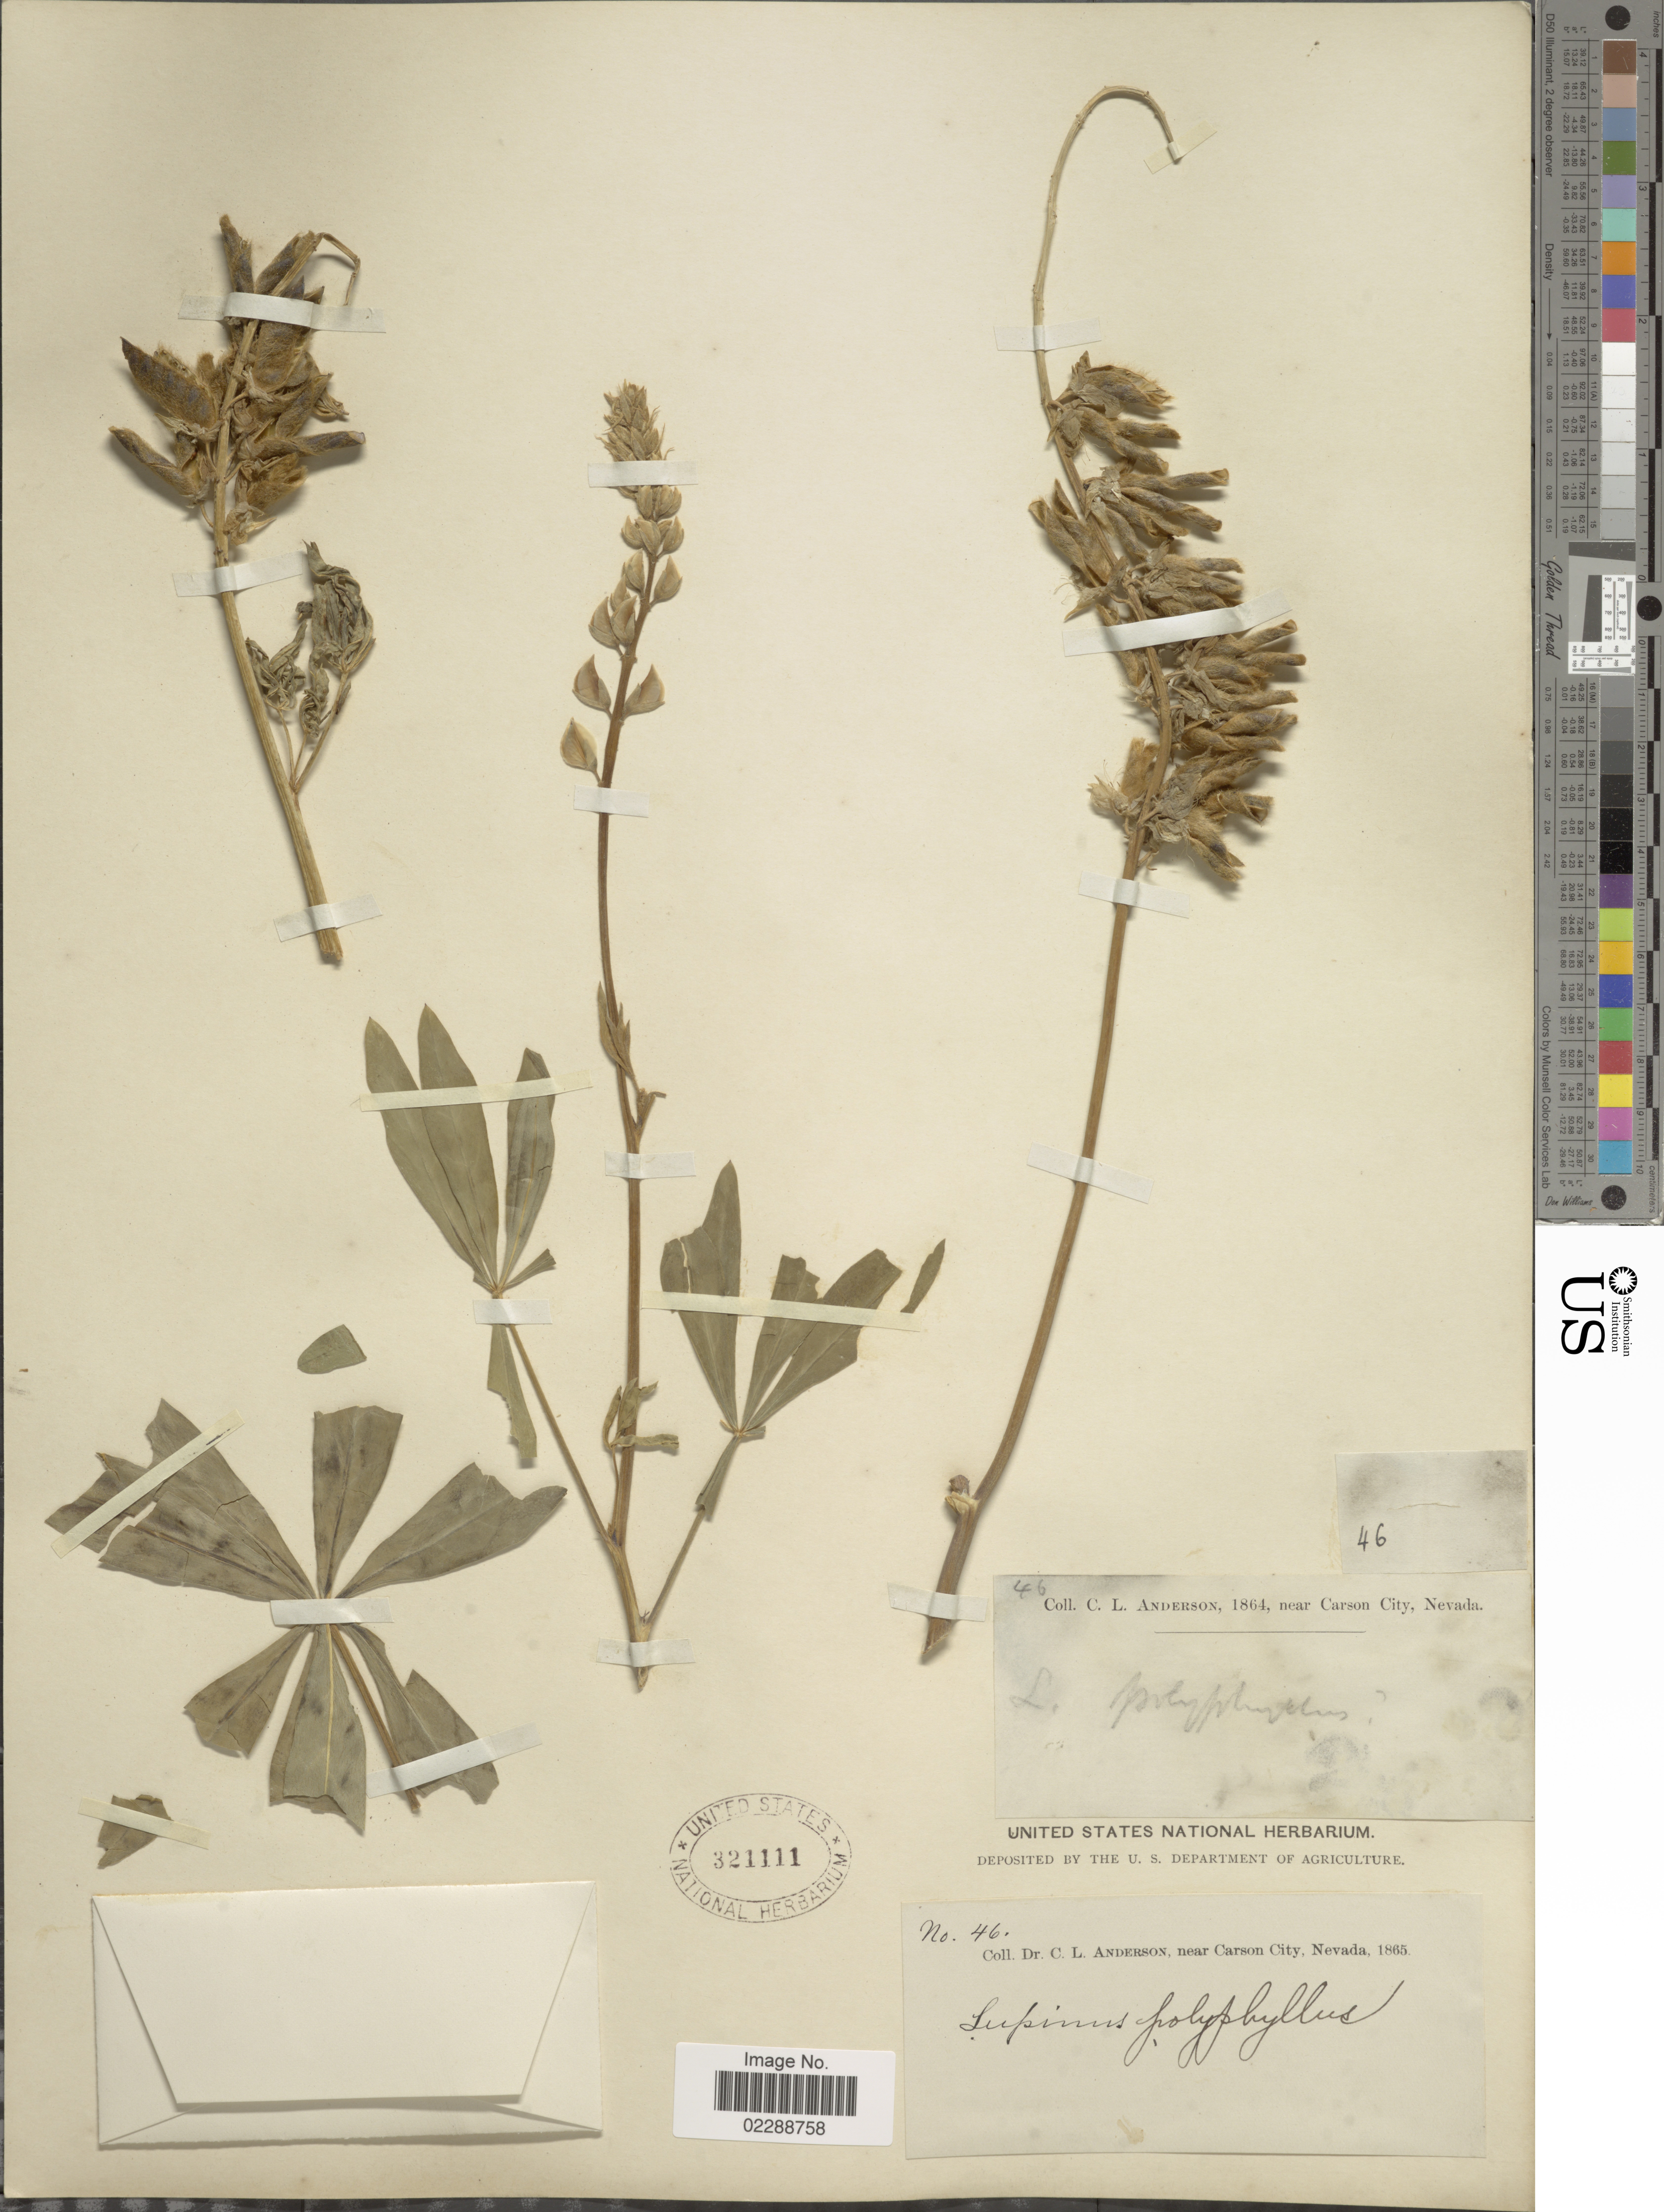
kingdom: Plantae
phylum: Tracheophyta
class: Magnoliopsida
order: Fabales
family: Fabaceae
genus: Lupinus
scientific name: Lupinus sp.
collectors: C. L. Anderson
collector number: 46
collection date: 1865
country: United States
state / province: Nevada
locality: Near Carson County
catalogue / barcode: US 321111